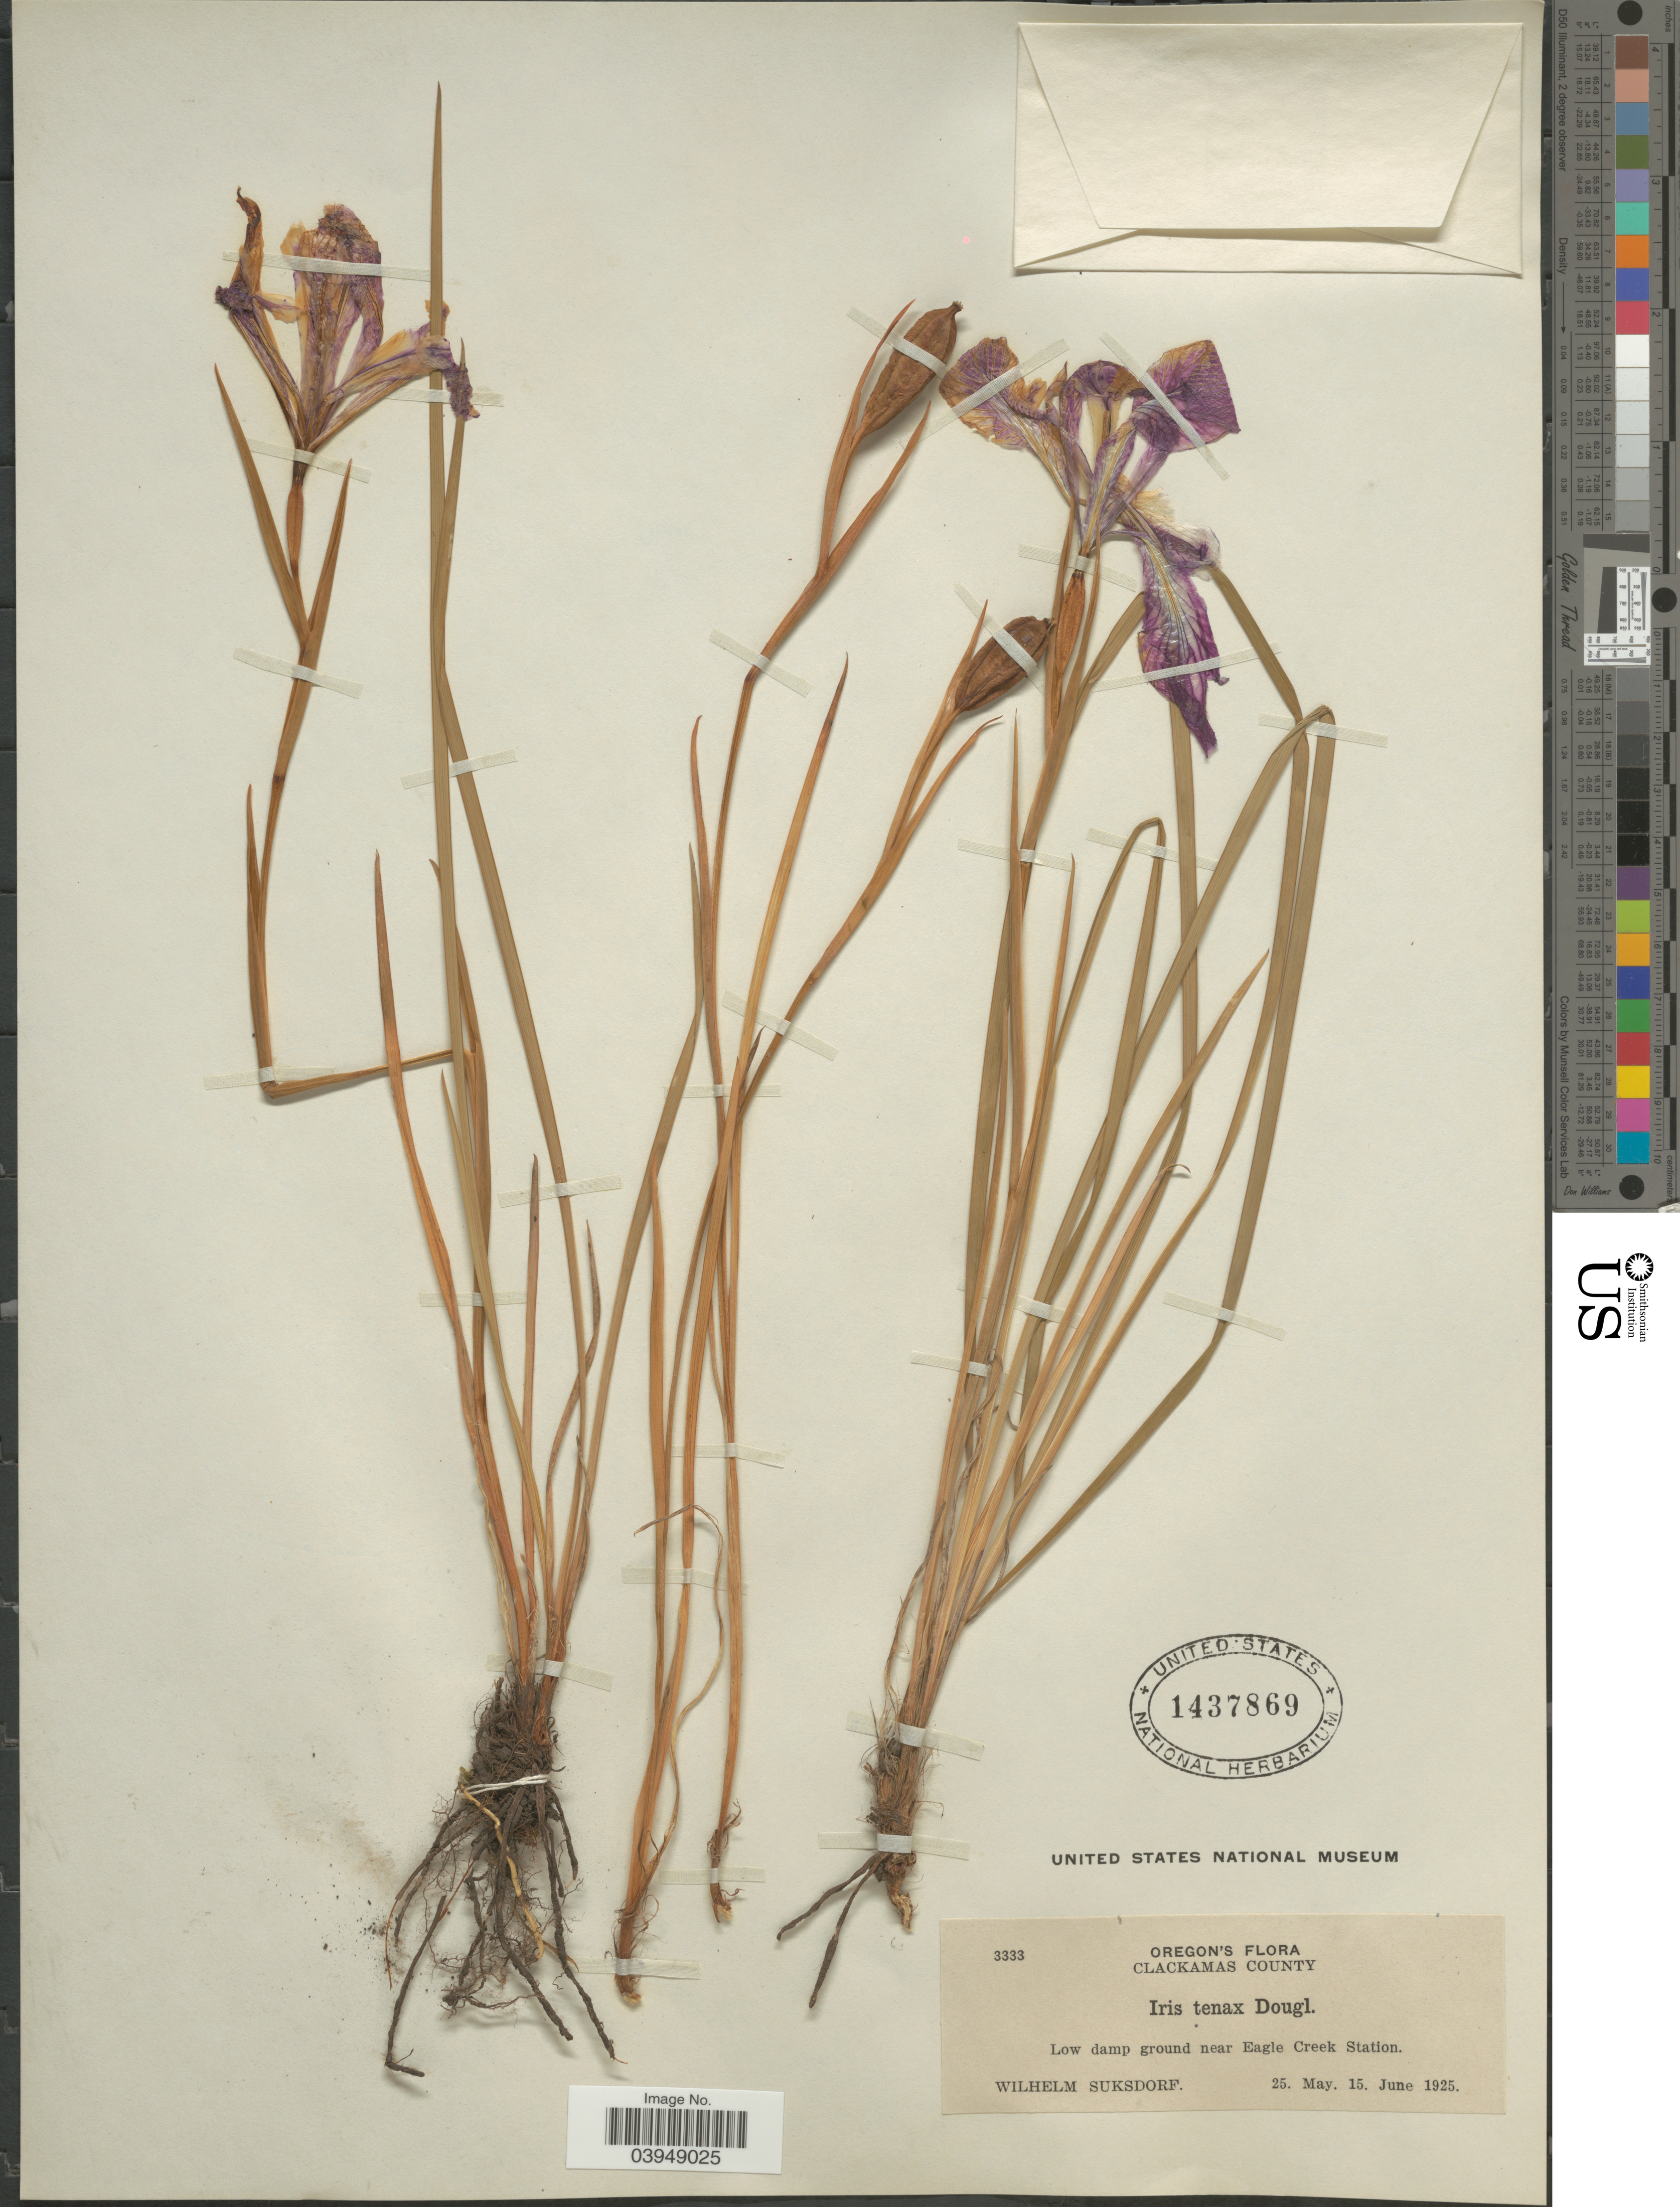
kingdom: Plantae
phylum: Tracheophyta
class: Liliopsida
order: Asparagales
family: Iridaceae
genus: Iris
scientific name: Iris tenax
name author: Douglas ex Lindl.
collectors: W. N. Suksdorf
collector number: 3333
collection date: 1925-05-25/1925-06-15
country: United States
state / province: Oregon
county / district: Clackamas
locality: Clackamas County. Low damp ground near Eagle Creek Station.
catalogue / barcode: US 1437869